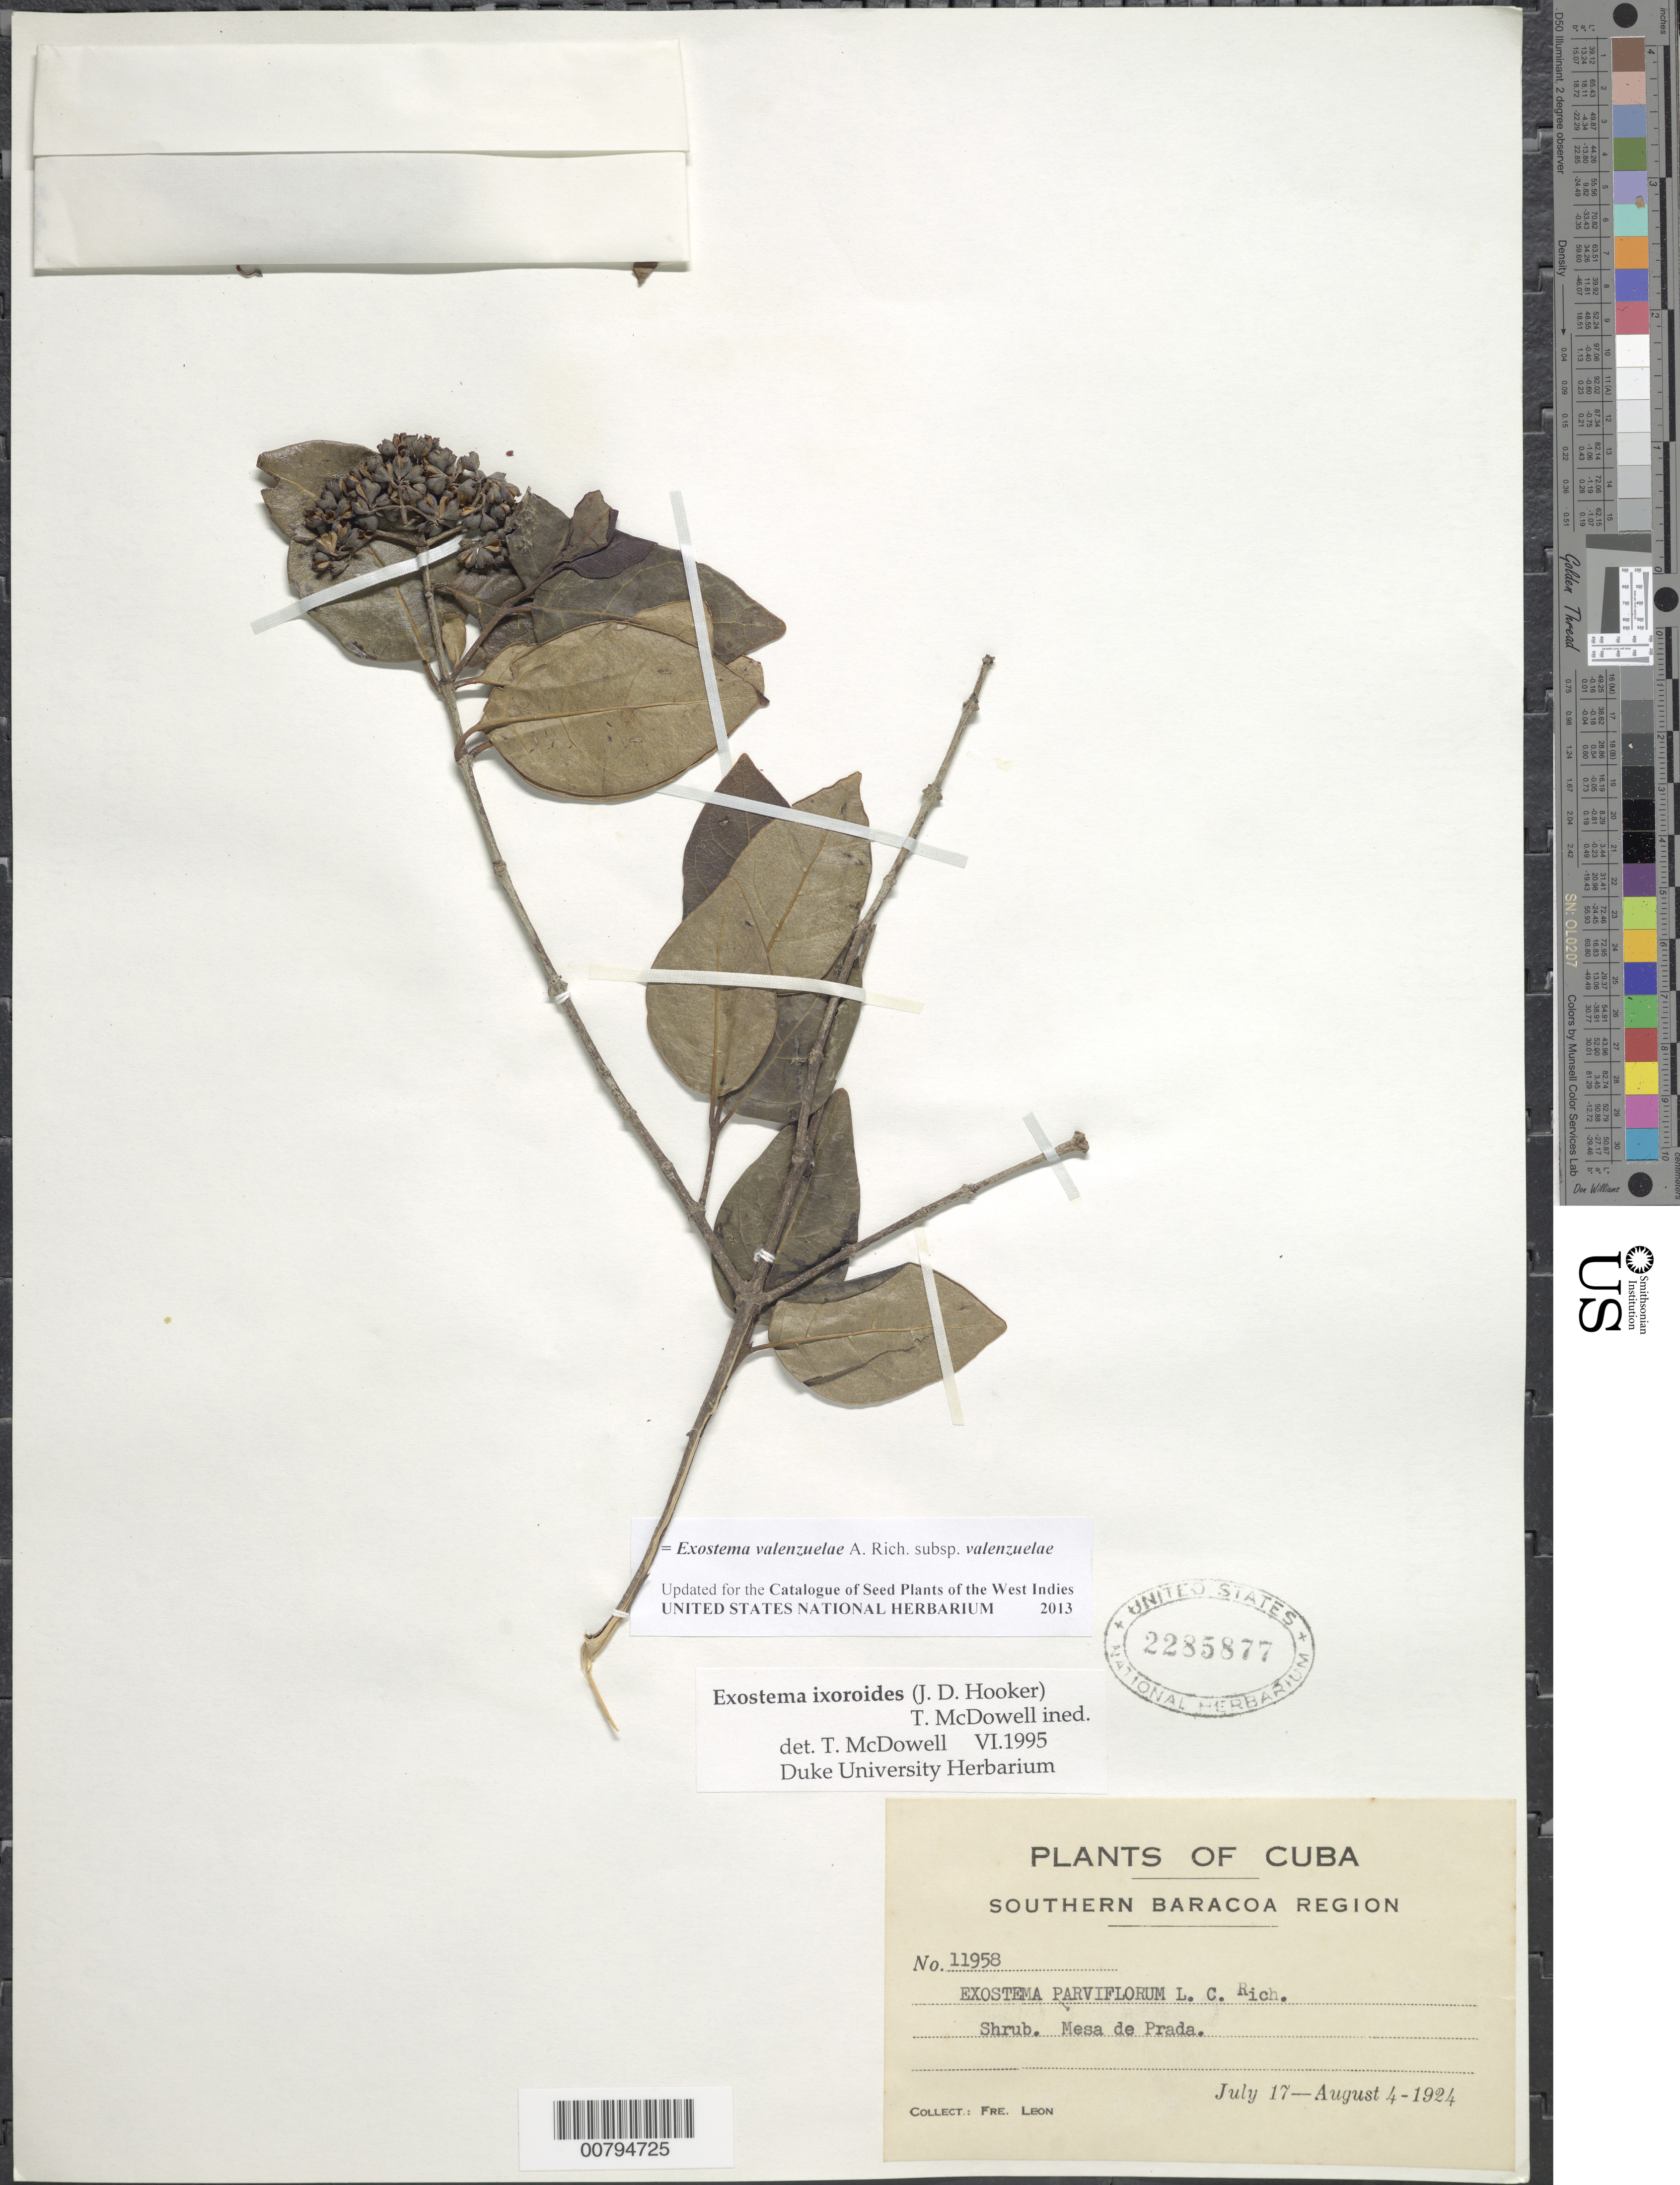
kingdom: Plantae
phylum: Tracheophyta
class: Magnoliopsida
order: Gentianales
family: Rubiaceae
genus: Exostema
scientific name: Exostema valenzuelae subsp. valenzuelae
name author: A. Rich.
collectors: Bro. León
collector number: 11958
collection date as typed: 17 Jul 1924 to 04 Aug 1924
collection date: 1924-07-17/1924-08-04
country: Cuba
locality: Mesa de Prada. Southern Baracoa Region.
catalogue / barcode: US 2285877